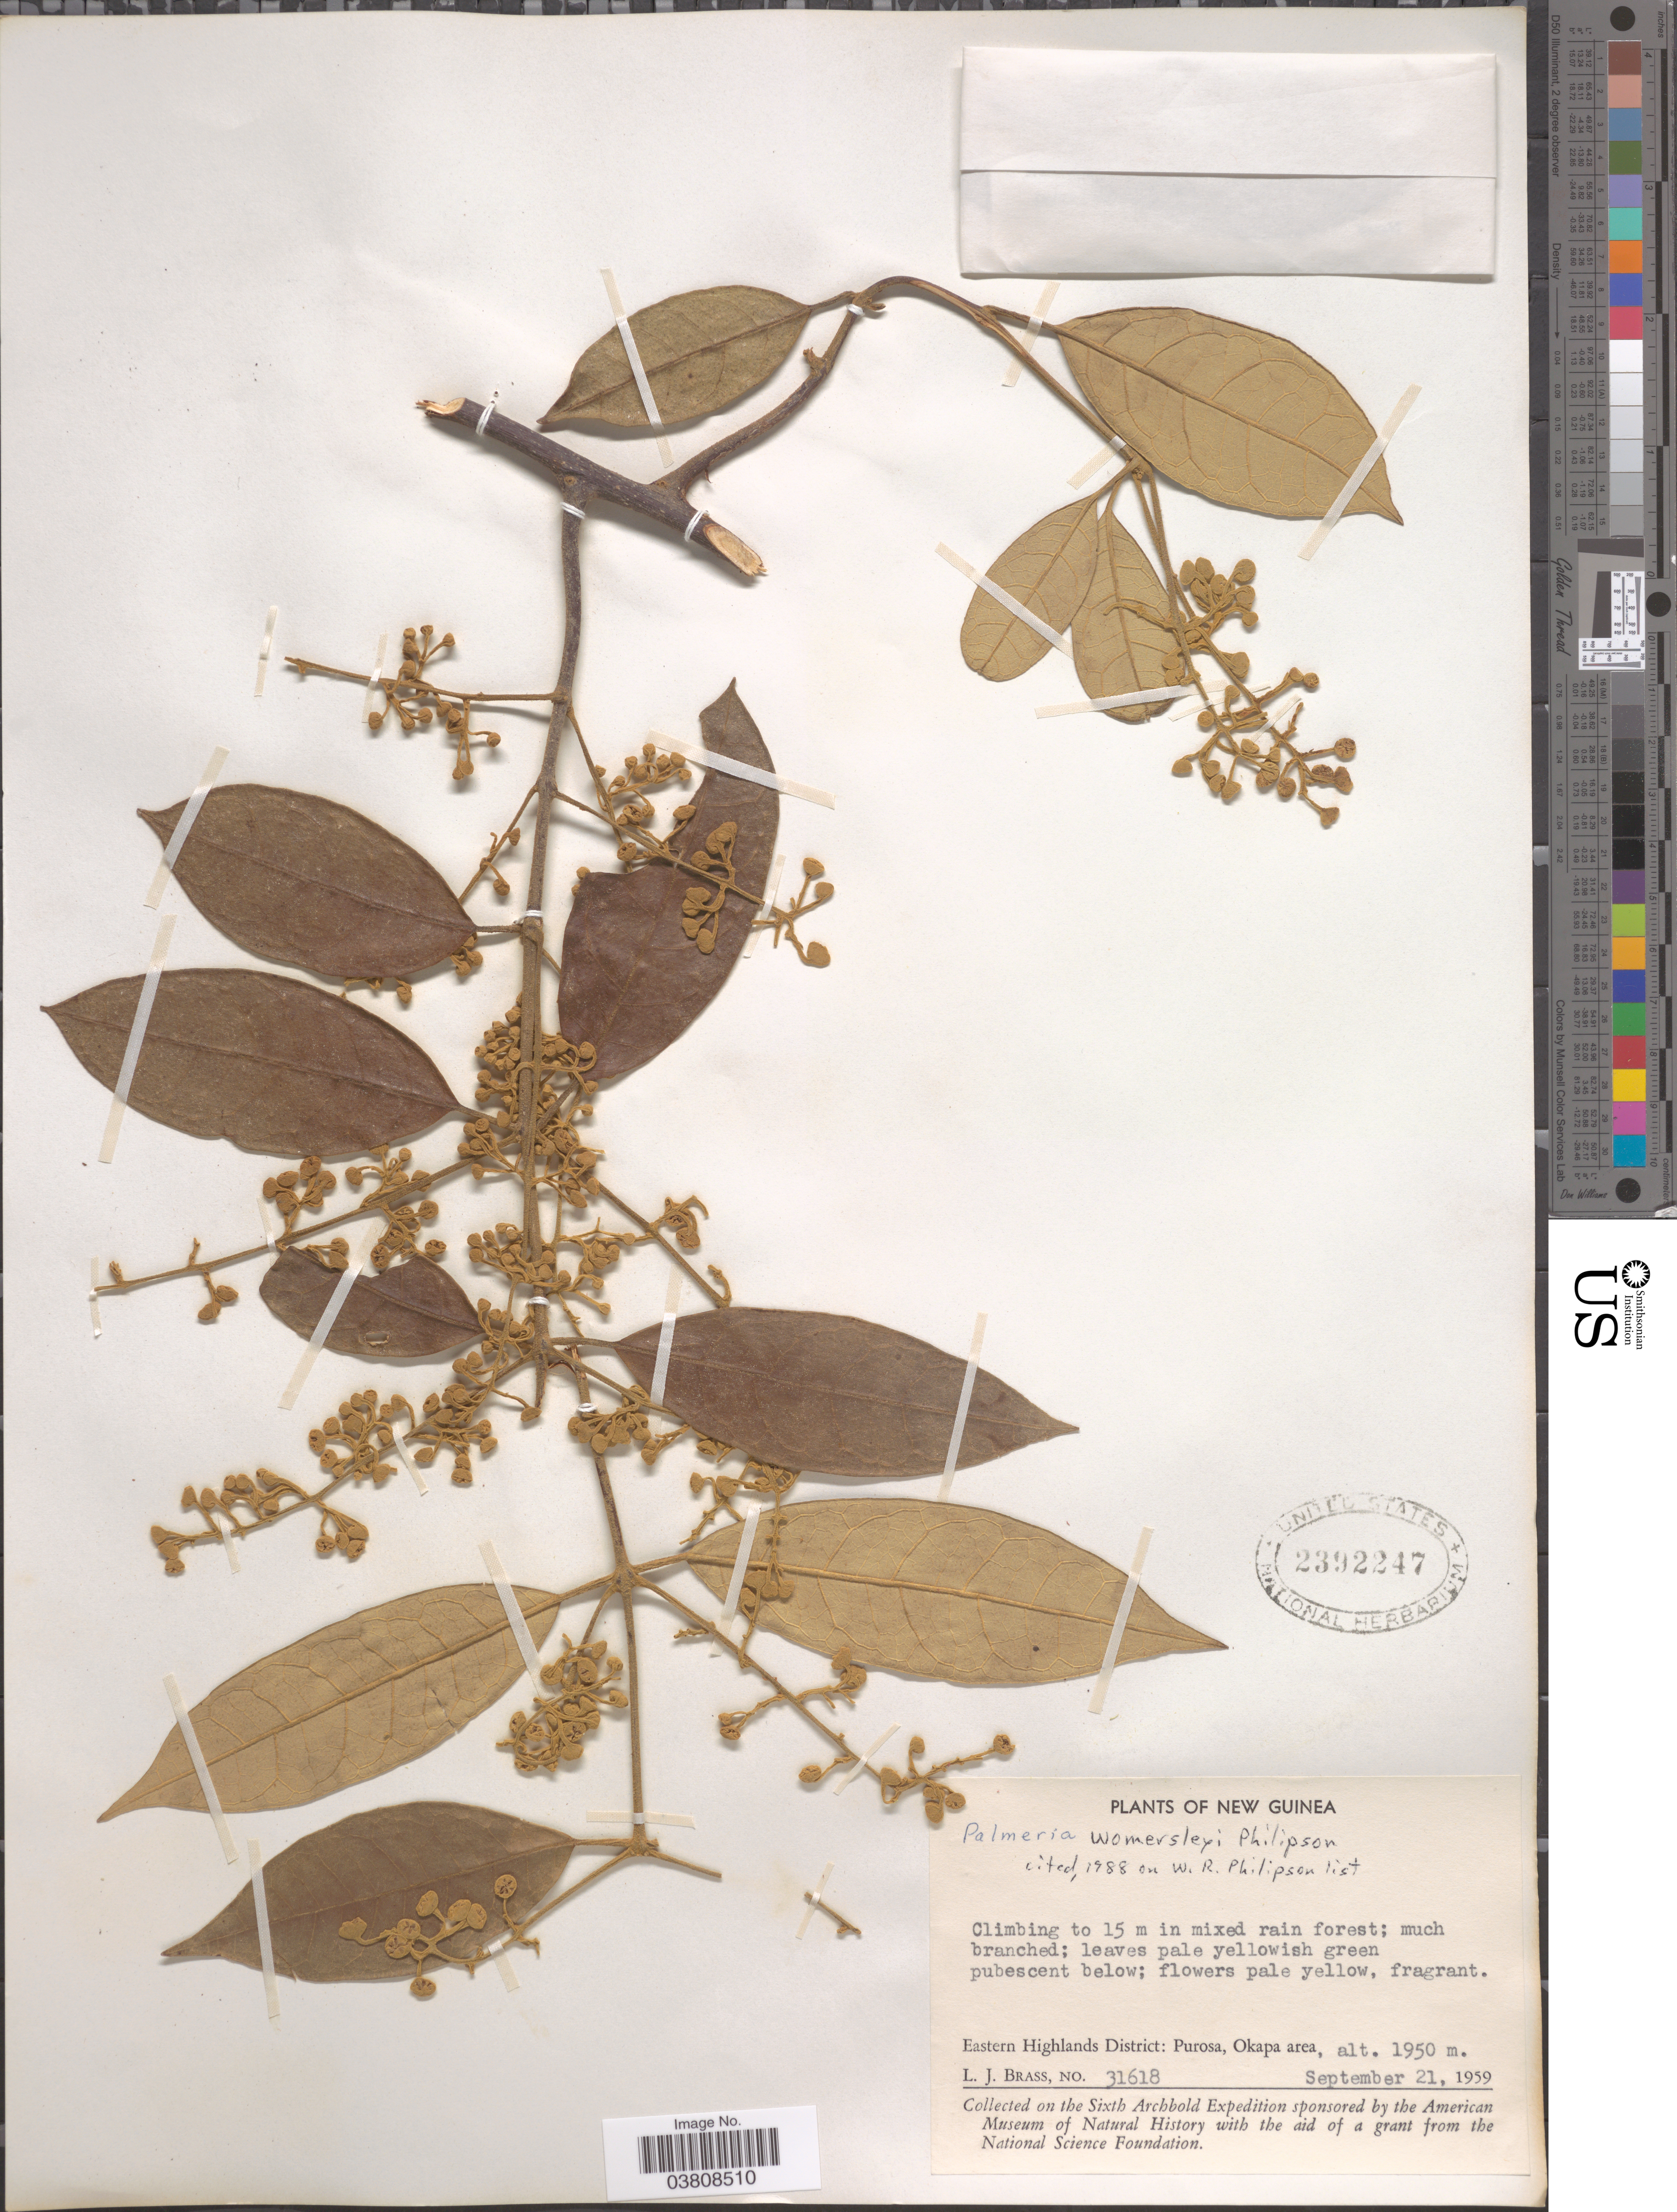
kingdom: Plantae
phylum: Tracheophyta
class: Magnoliopsida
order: Laurales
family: Monimiaceae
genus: Palmeria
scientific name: Palmeria womersleyi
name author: Philipson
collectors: L. J. Brass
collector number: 31618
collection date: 1959-09-21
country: Papua New Guinea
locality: New Guinea. Eastern Highlands District: Purosa, Okapa area.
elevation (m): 1950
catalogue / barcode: US 2392247